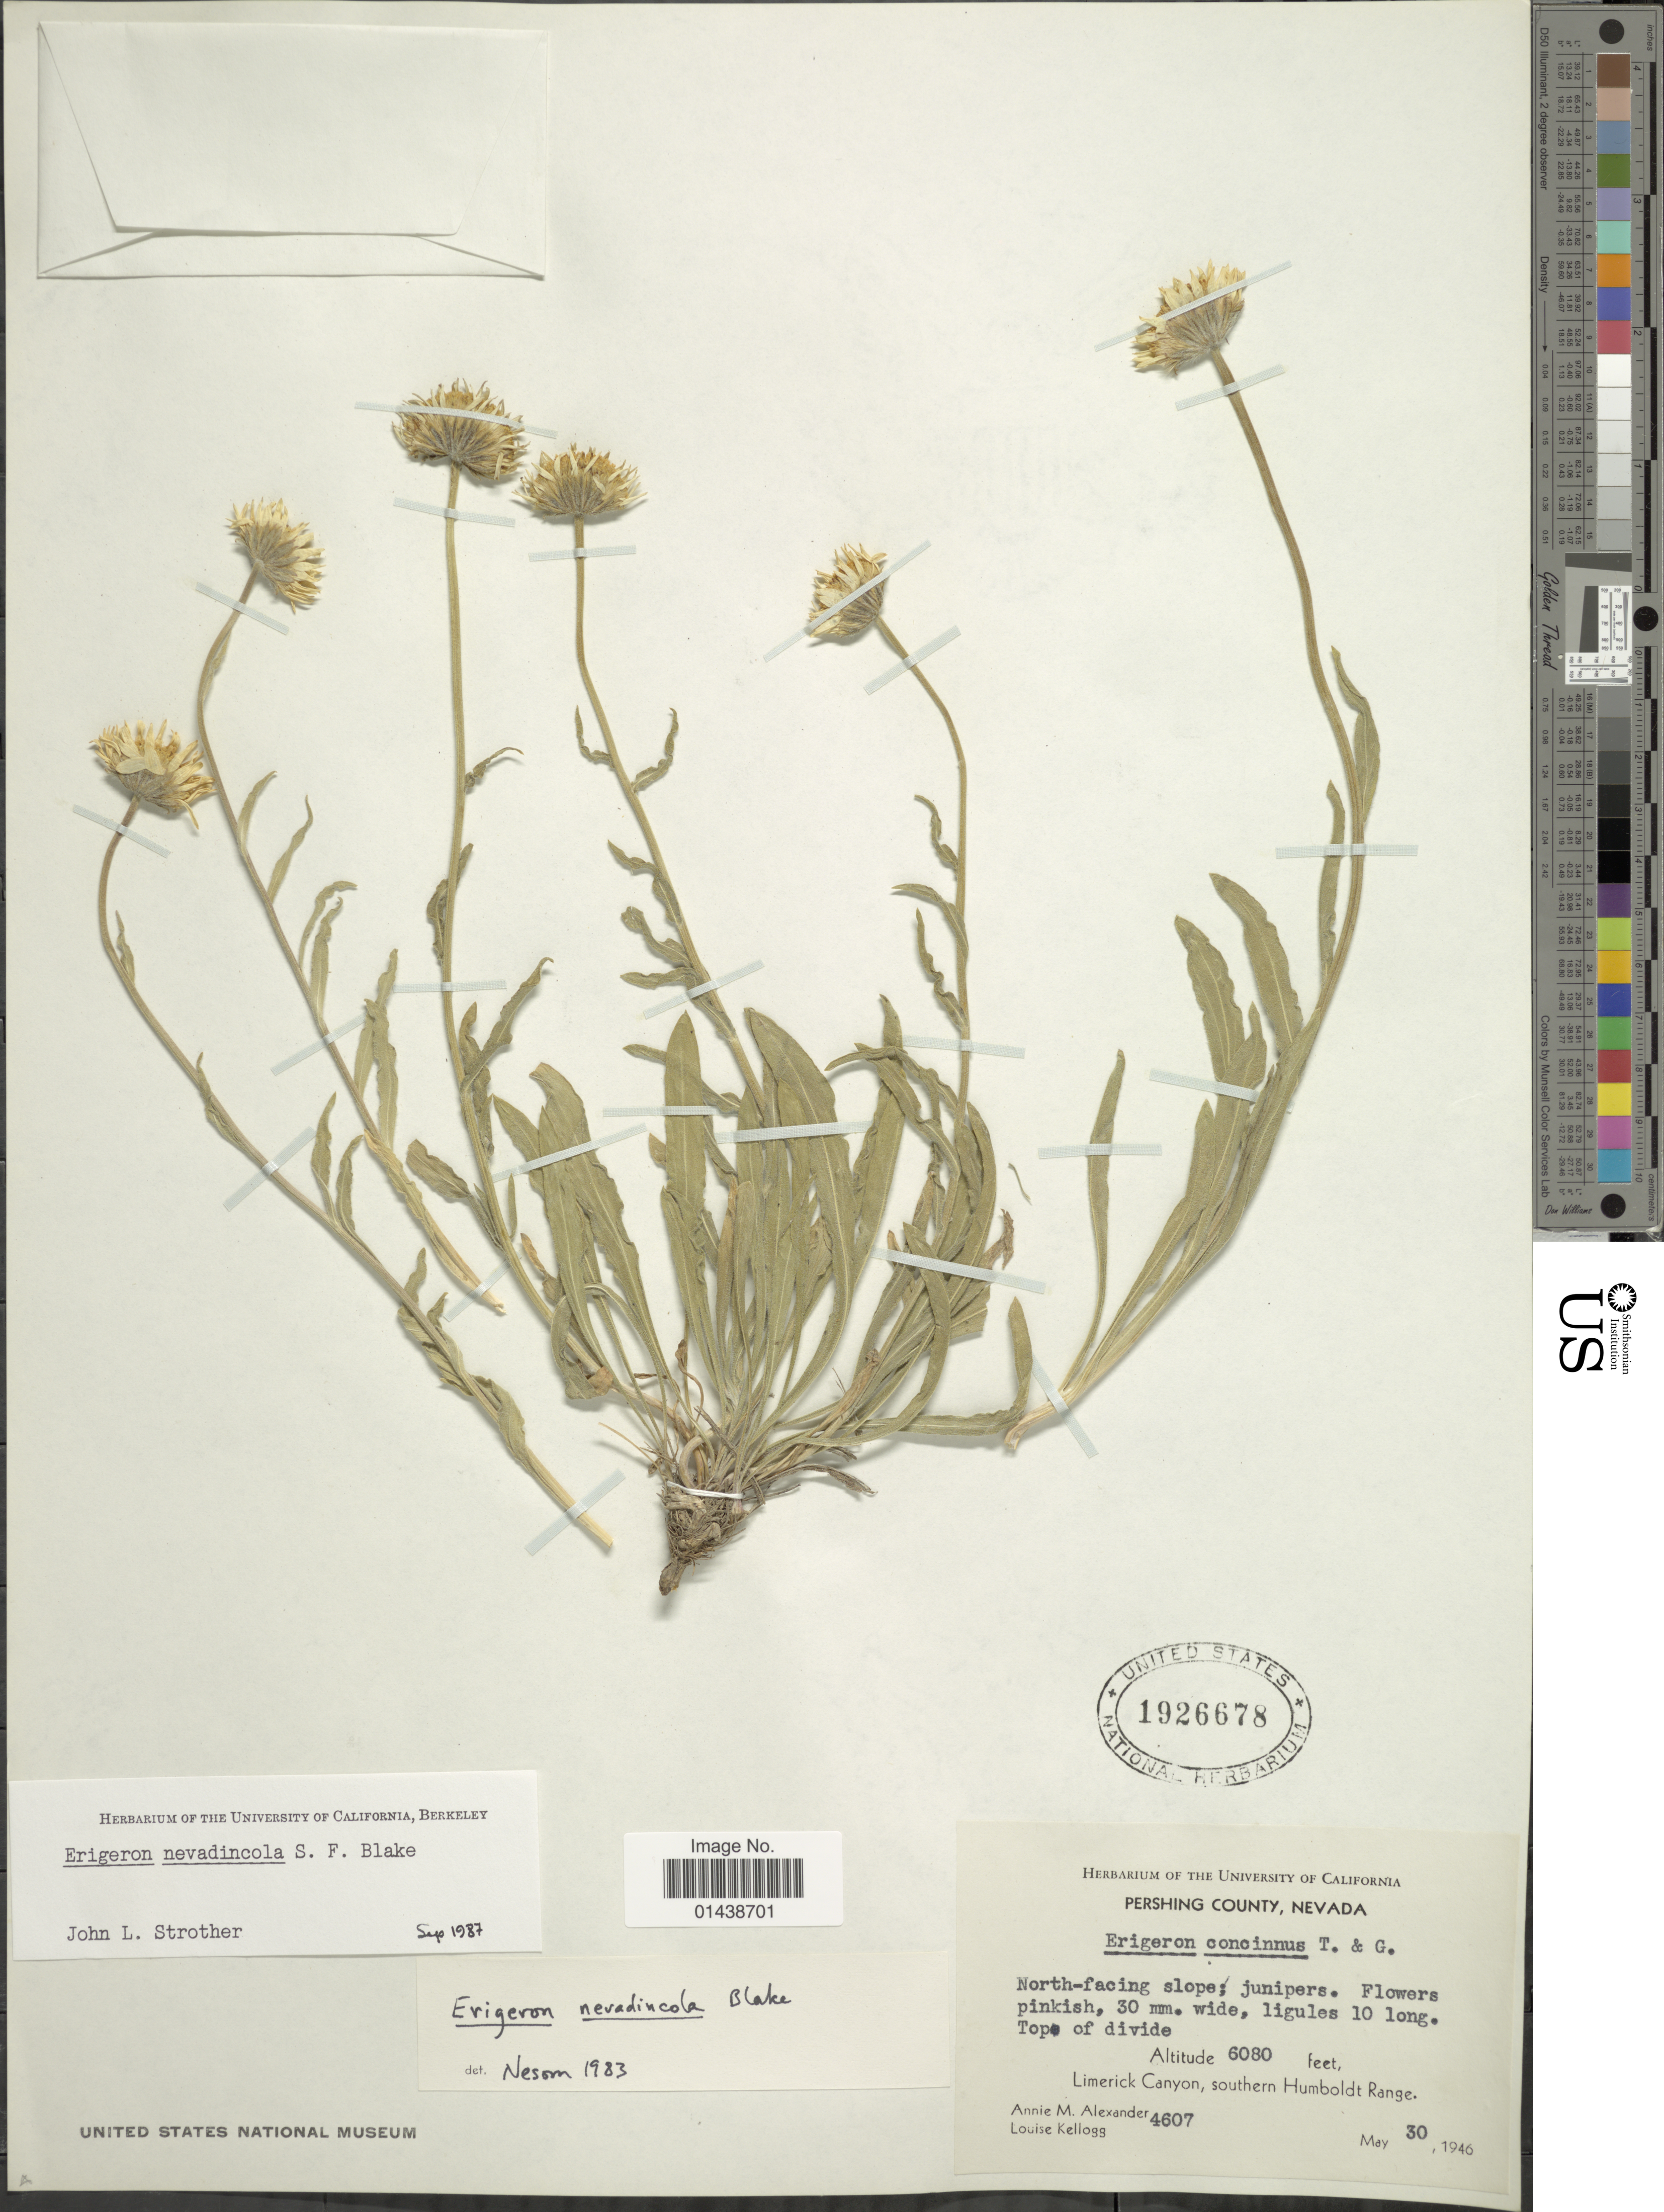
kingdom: Plantae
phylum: Tracheophyta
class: Magnoliopsida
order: Asterales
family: Asteraceae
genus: Erigeron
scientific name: Erigeron nevadincola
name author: S.F. Blake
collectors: A. M. Alexander & L. Kellogg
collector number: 4607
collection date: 1946-05-30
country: United States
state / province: Nevada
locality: Pershing County. Limerick Canyon, southern Humboldt Range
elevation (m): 1853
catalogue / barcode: US 1926678